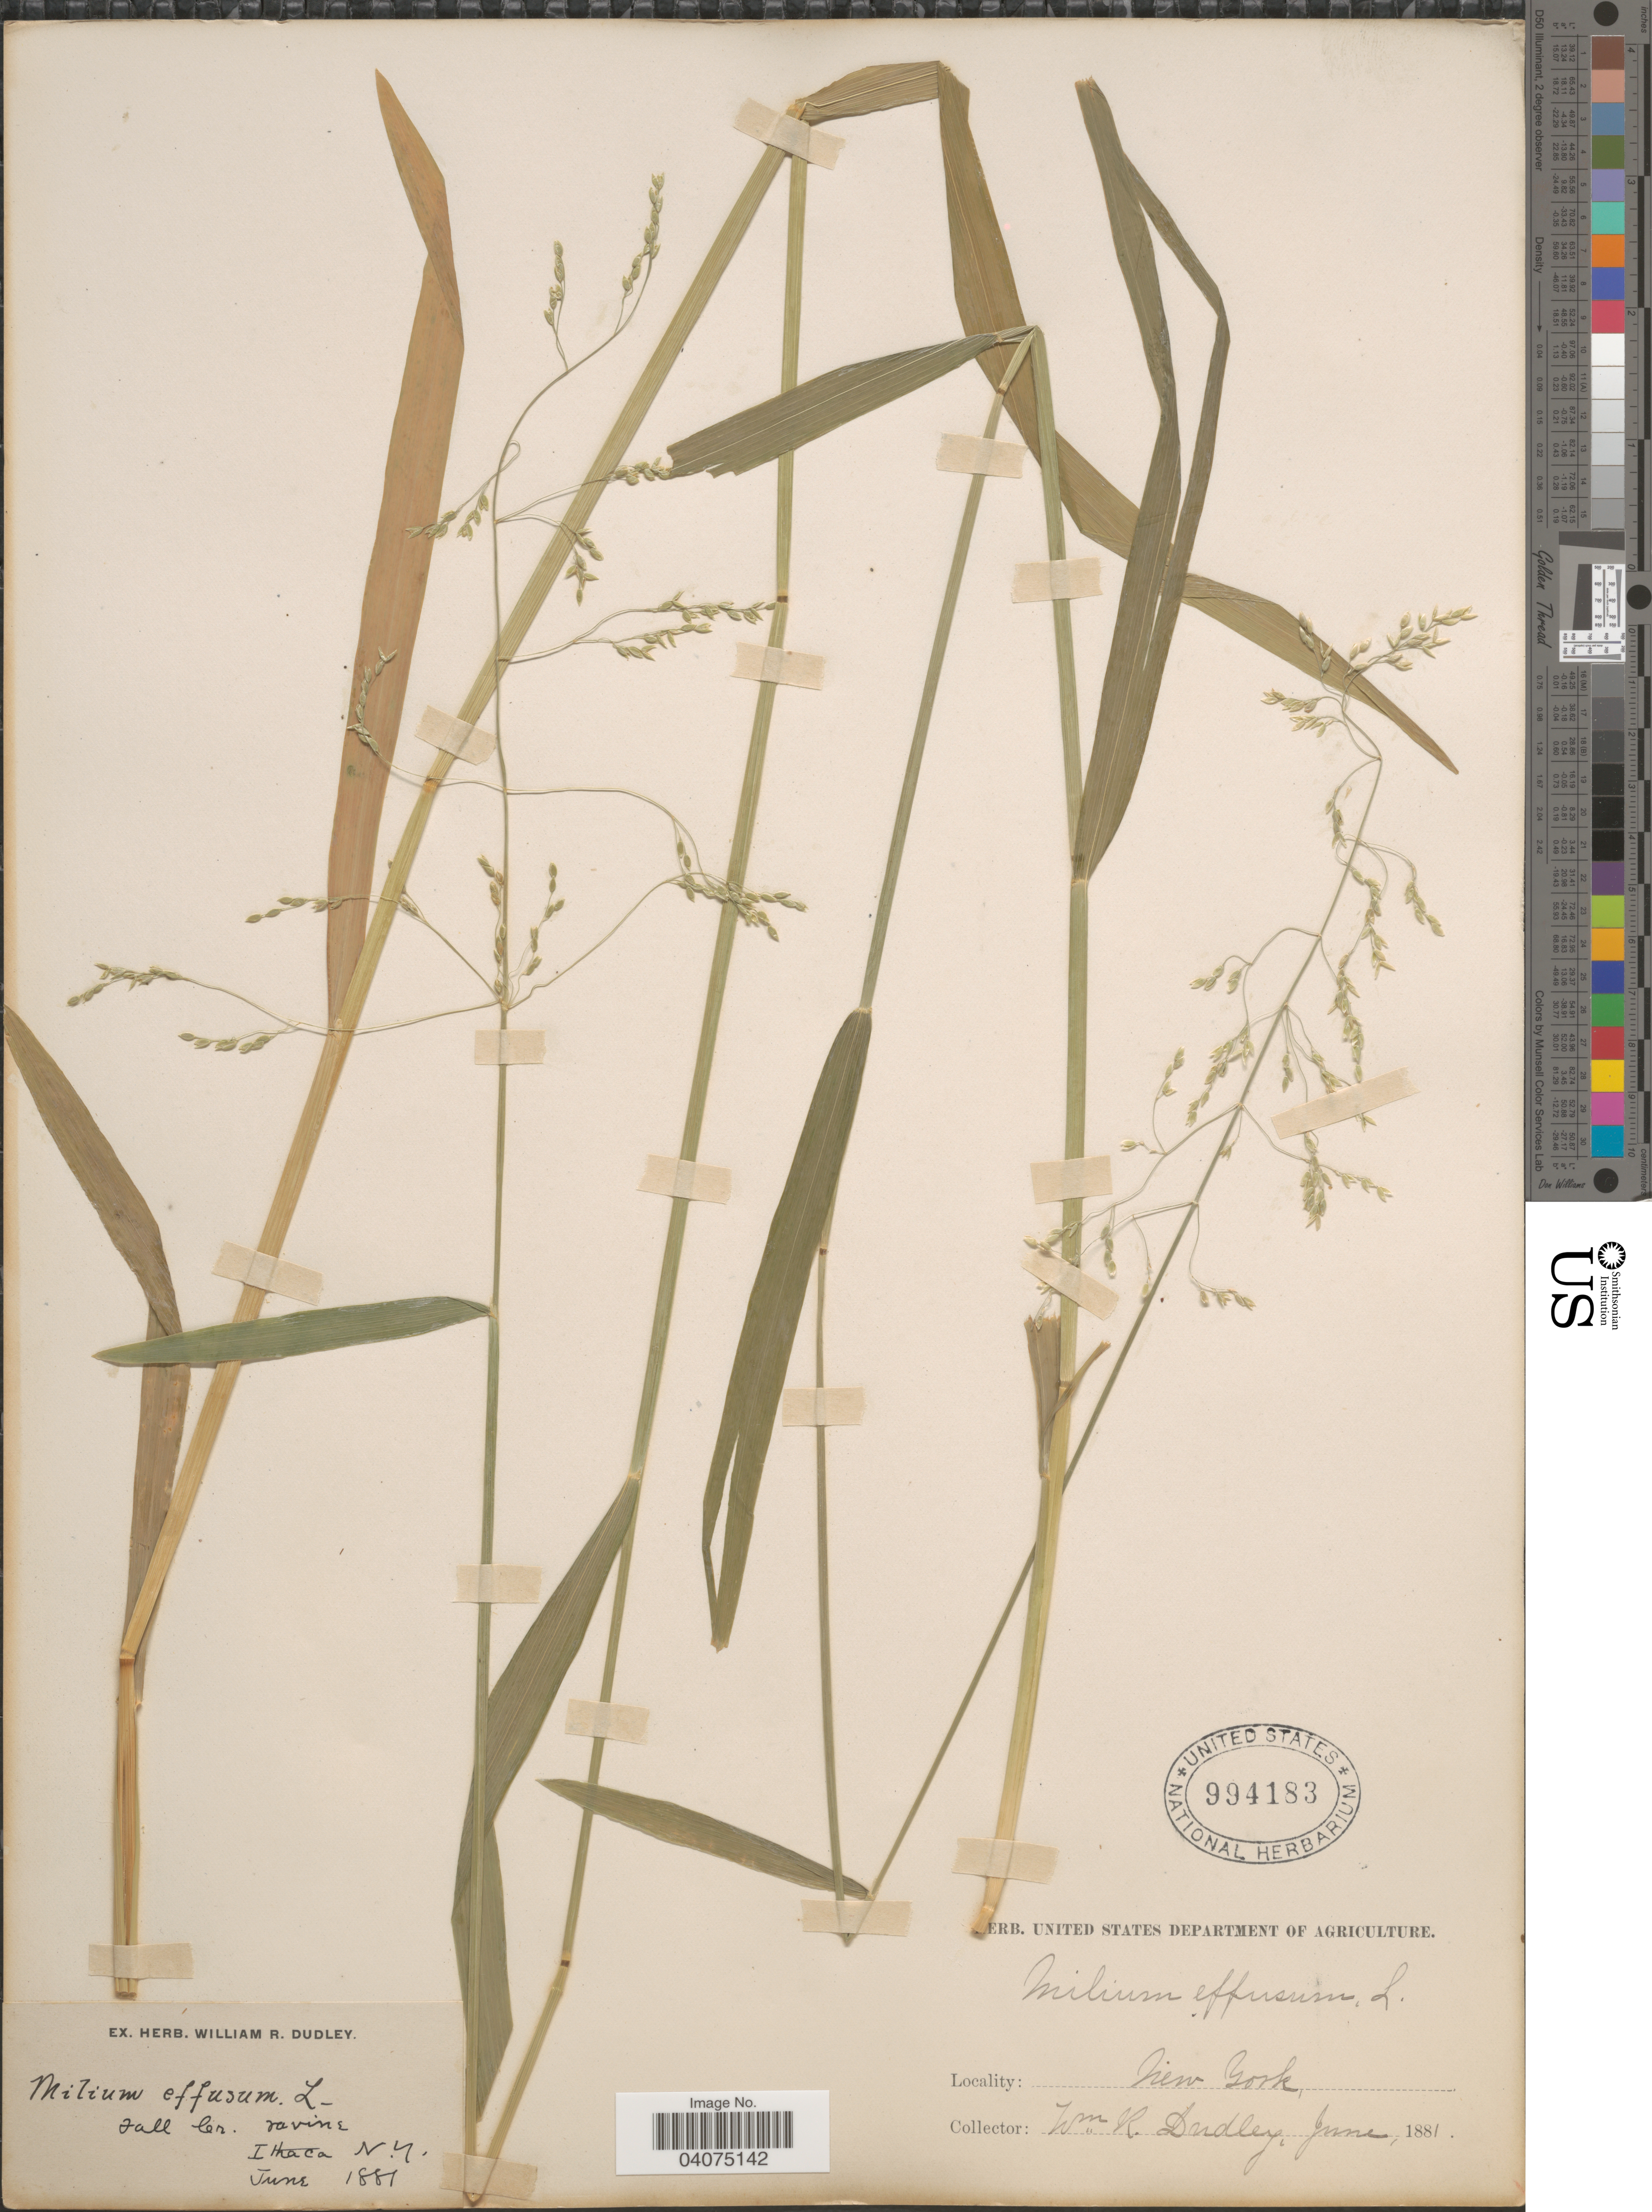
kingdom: Plantae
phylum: Tracheophyta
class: Liliopsida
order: Poales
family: Poaceae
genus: Milium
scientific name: Milium effusum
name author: L.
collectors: W. Dudley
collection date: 1881-06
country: United States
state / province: New York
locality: Fall Cr. Ravine. Ithaca.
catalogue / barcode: US 994183